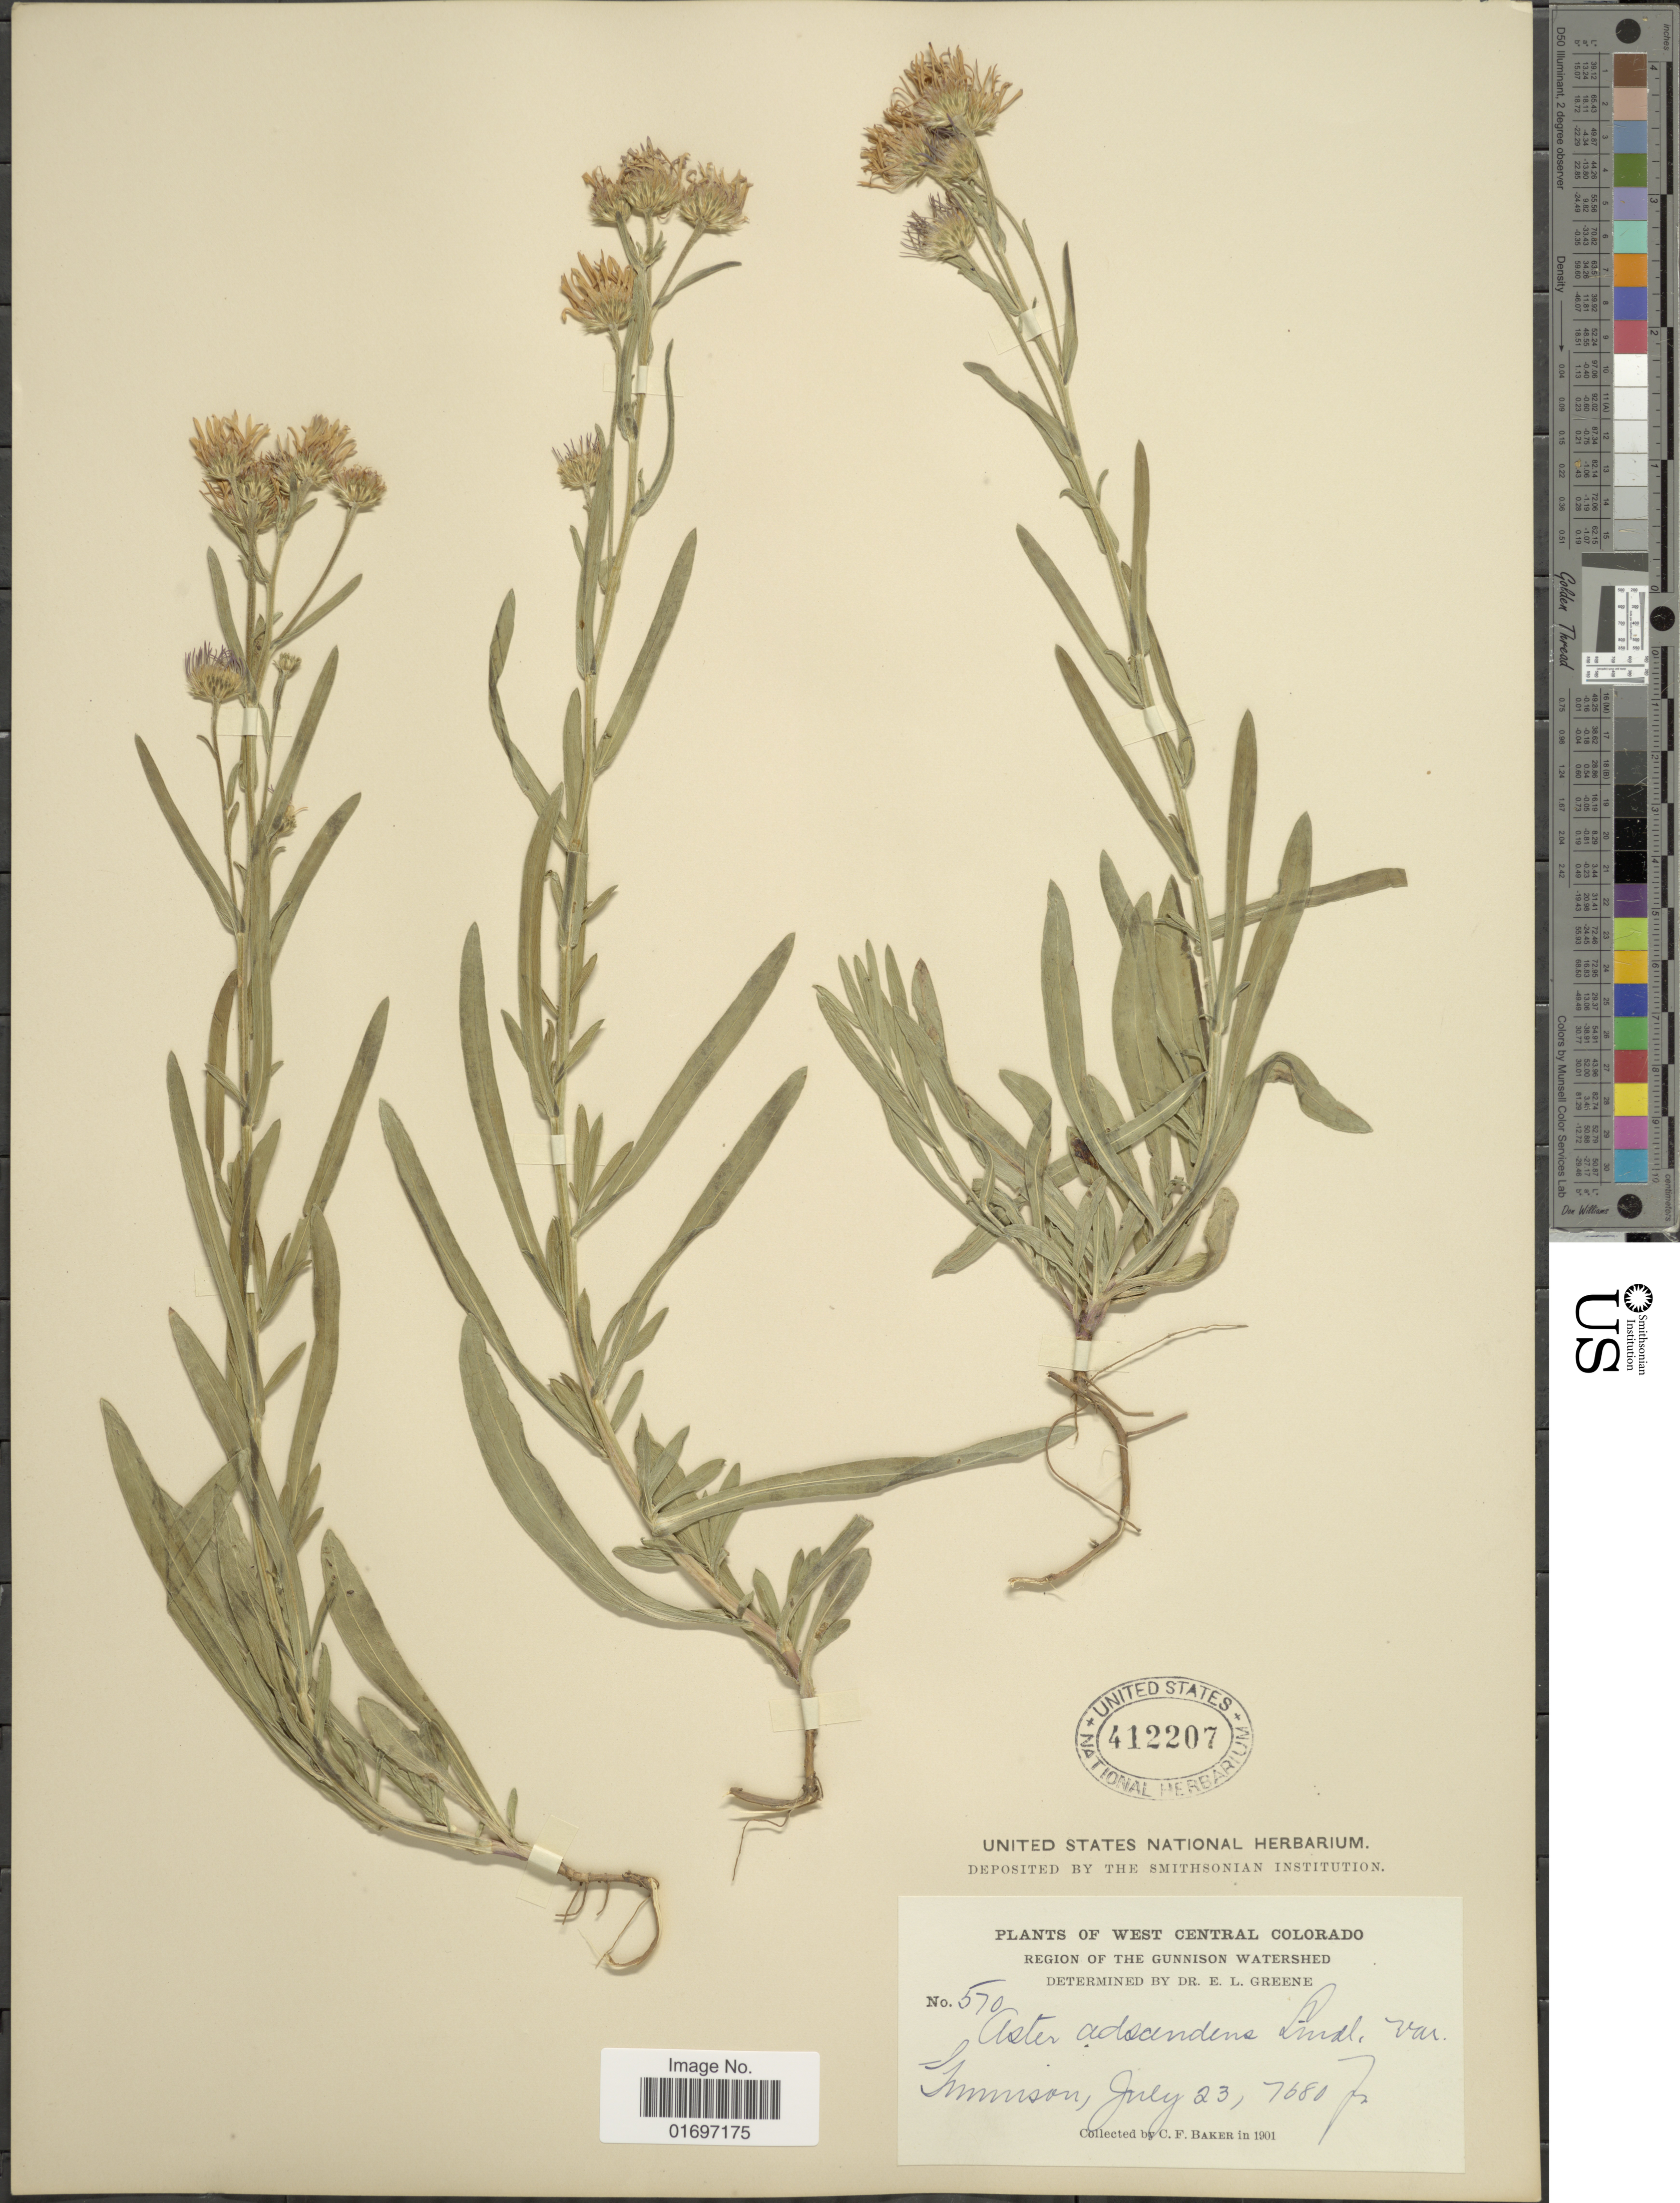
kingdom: Plantae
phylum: Tracheophyta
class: Magnoliopsida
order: Asterales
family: Asteraceae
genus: Symphyotrichum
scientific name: Symphyotrichum ascendens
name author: (Lindl.) G.L. Nesom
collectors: C. F. Baker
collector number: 570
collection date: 1901-07-23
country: United States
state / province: Colorado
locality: West Central Colorado. Region of the Gunnison Watershed. Gunnison.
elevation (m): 2341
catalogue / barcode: US 412207